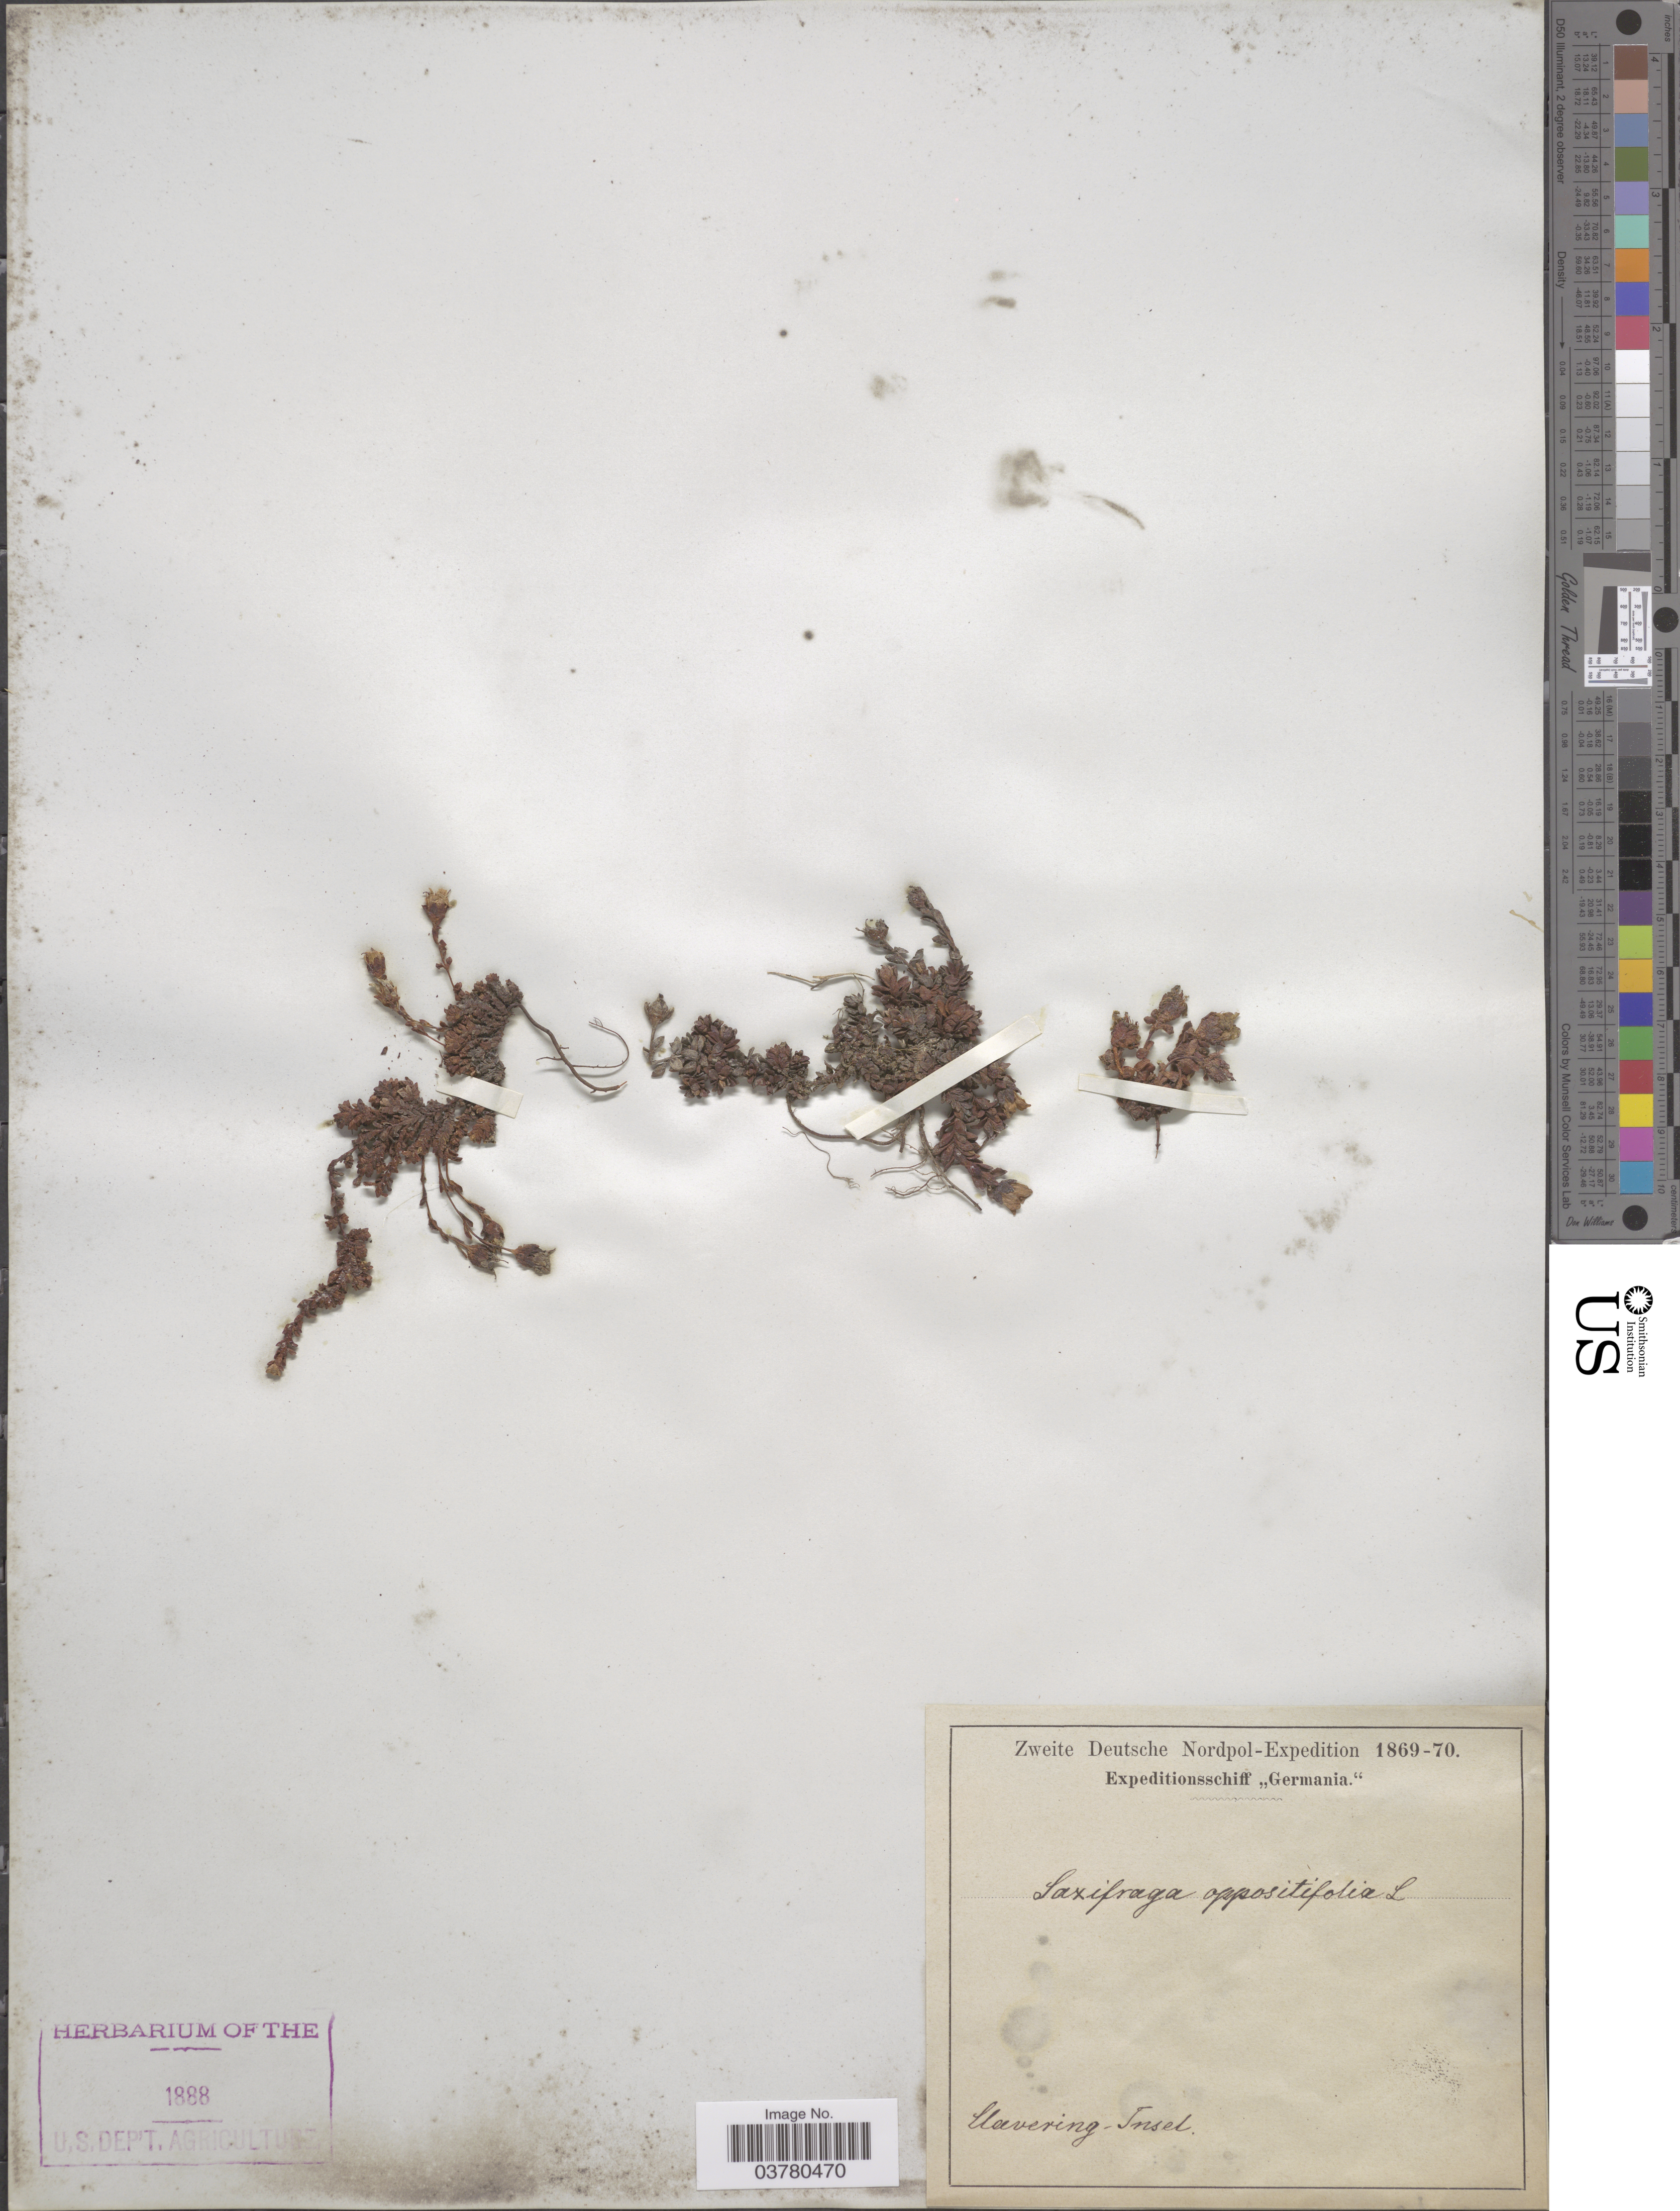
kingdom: Plantae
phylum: Tracheophyta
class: Magnoliopsida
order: Saxifragales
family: Saxifragaceae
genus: Saxifraga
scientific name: Saxifraga oppositifolia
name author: L.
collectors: Zweite Deutsche Nordpol-Expedition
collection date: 1869/1870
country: Greenland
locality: Expeditionsschiff "Germania." Clavering-Insel.